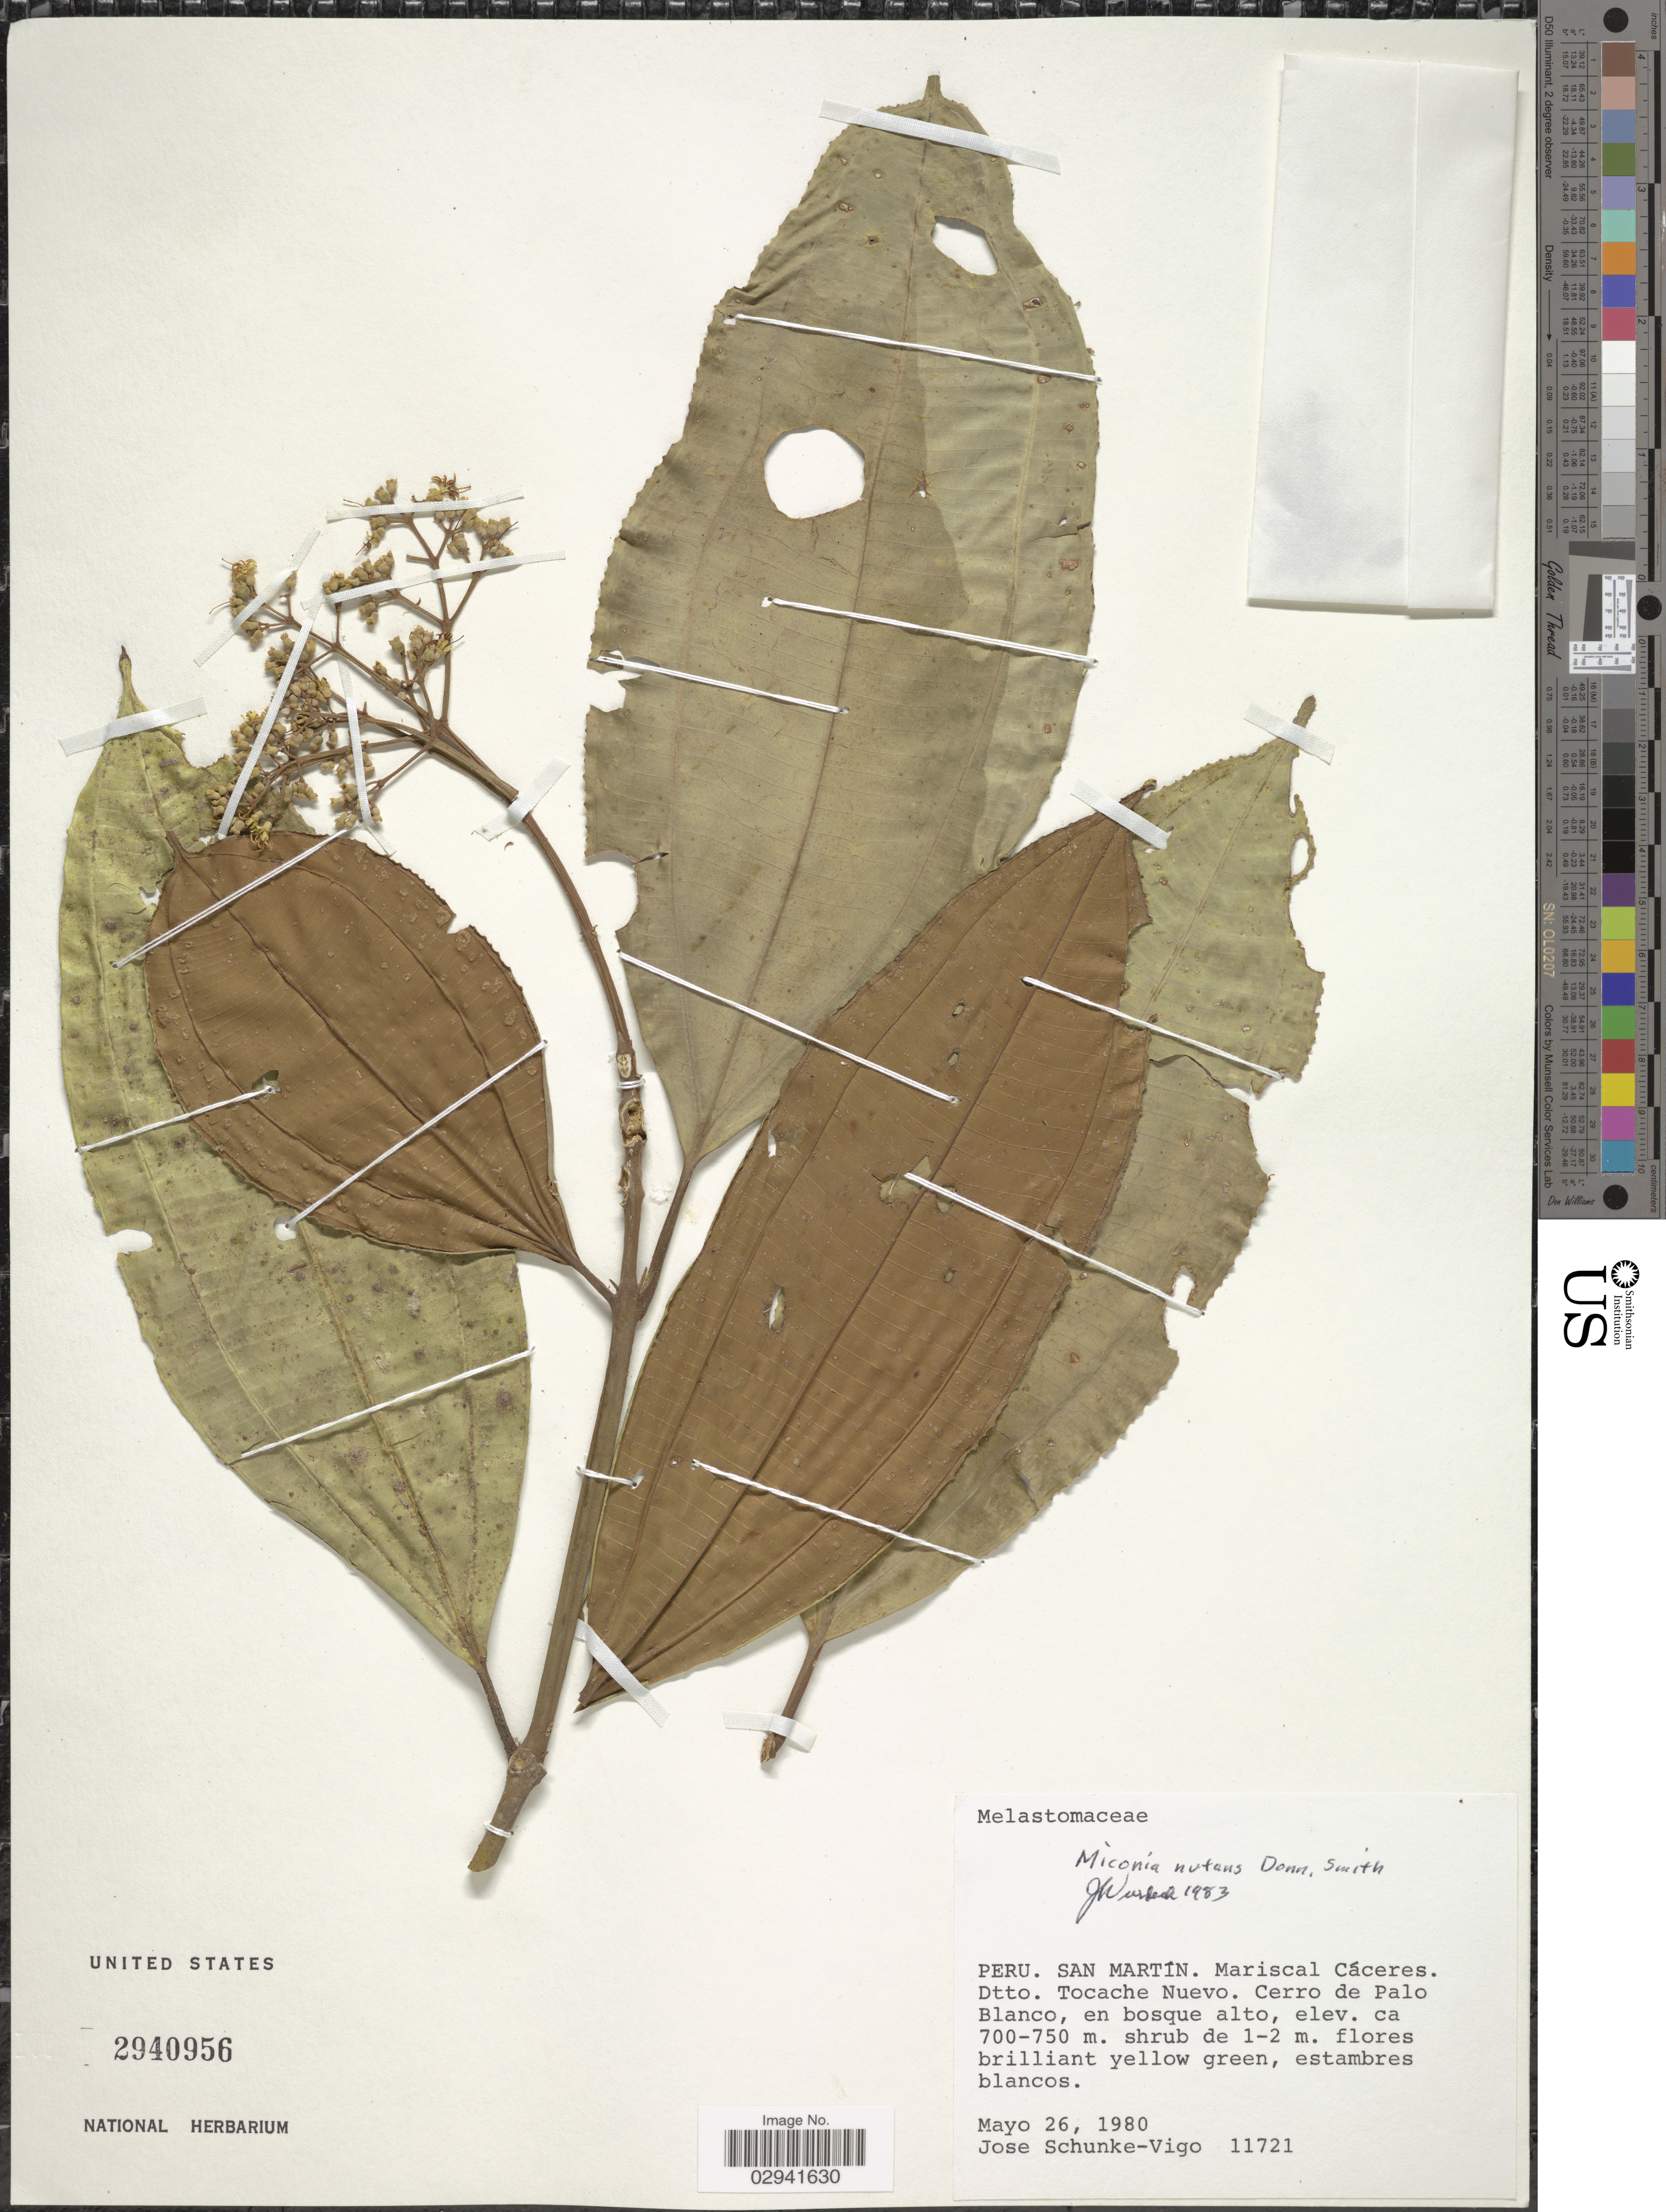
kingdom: Plantae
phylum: Tracheophyta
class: Magnoliopsida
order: Myrtales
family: Melastomataceae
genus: Miconia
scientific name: Miconia nutans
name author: Donn. Sm.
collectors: J. Schunke Vigo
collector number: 11721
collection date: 1980-05-26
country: Peru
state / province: San Martín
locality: San Martín. Mariscal Cáceres. Dtto. Tocache Nuevo. Cerro de Palo Blanco.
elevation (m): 700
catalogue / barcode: US 2940956